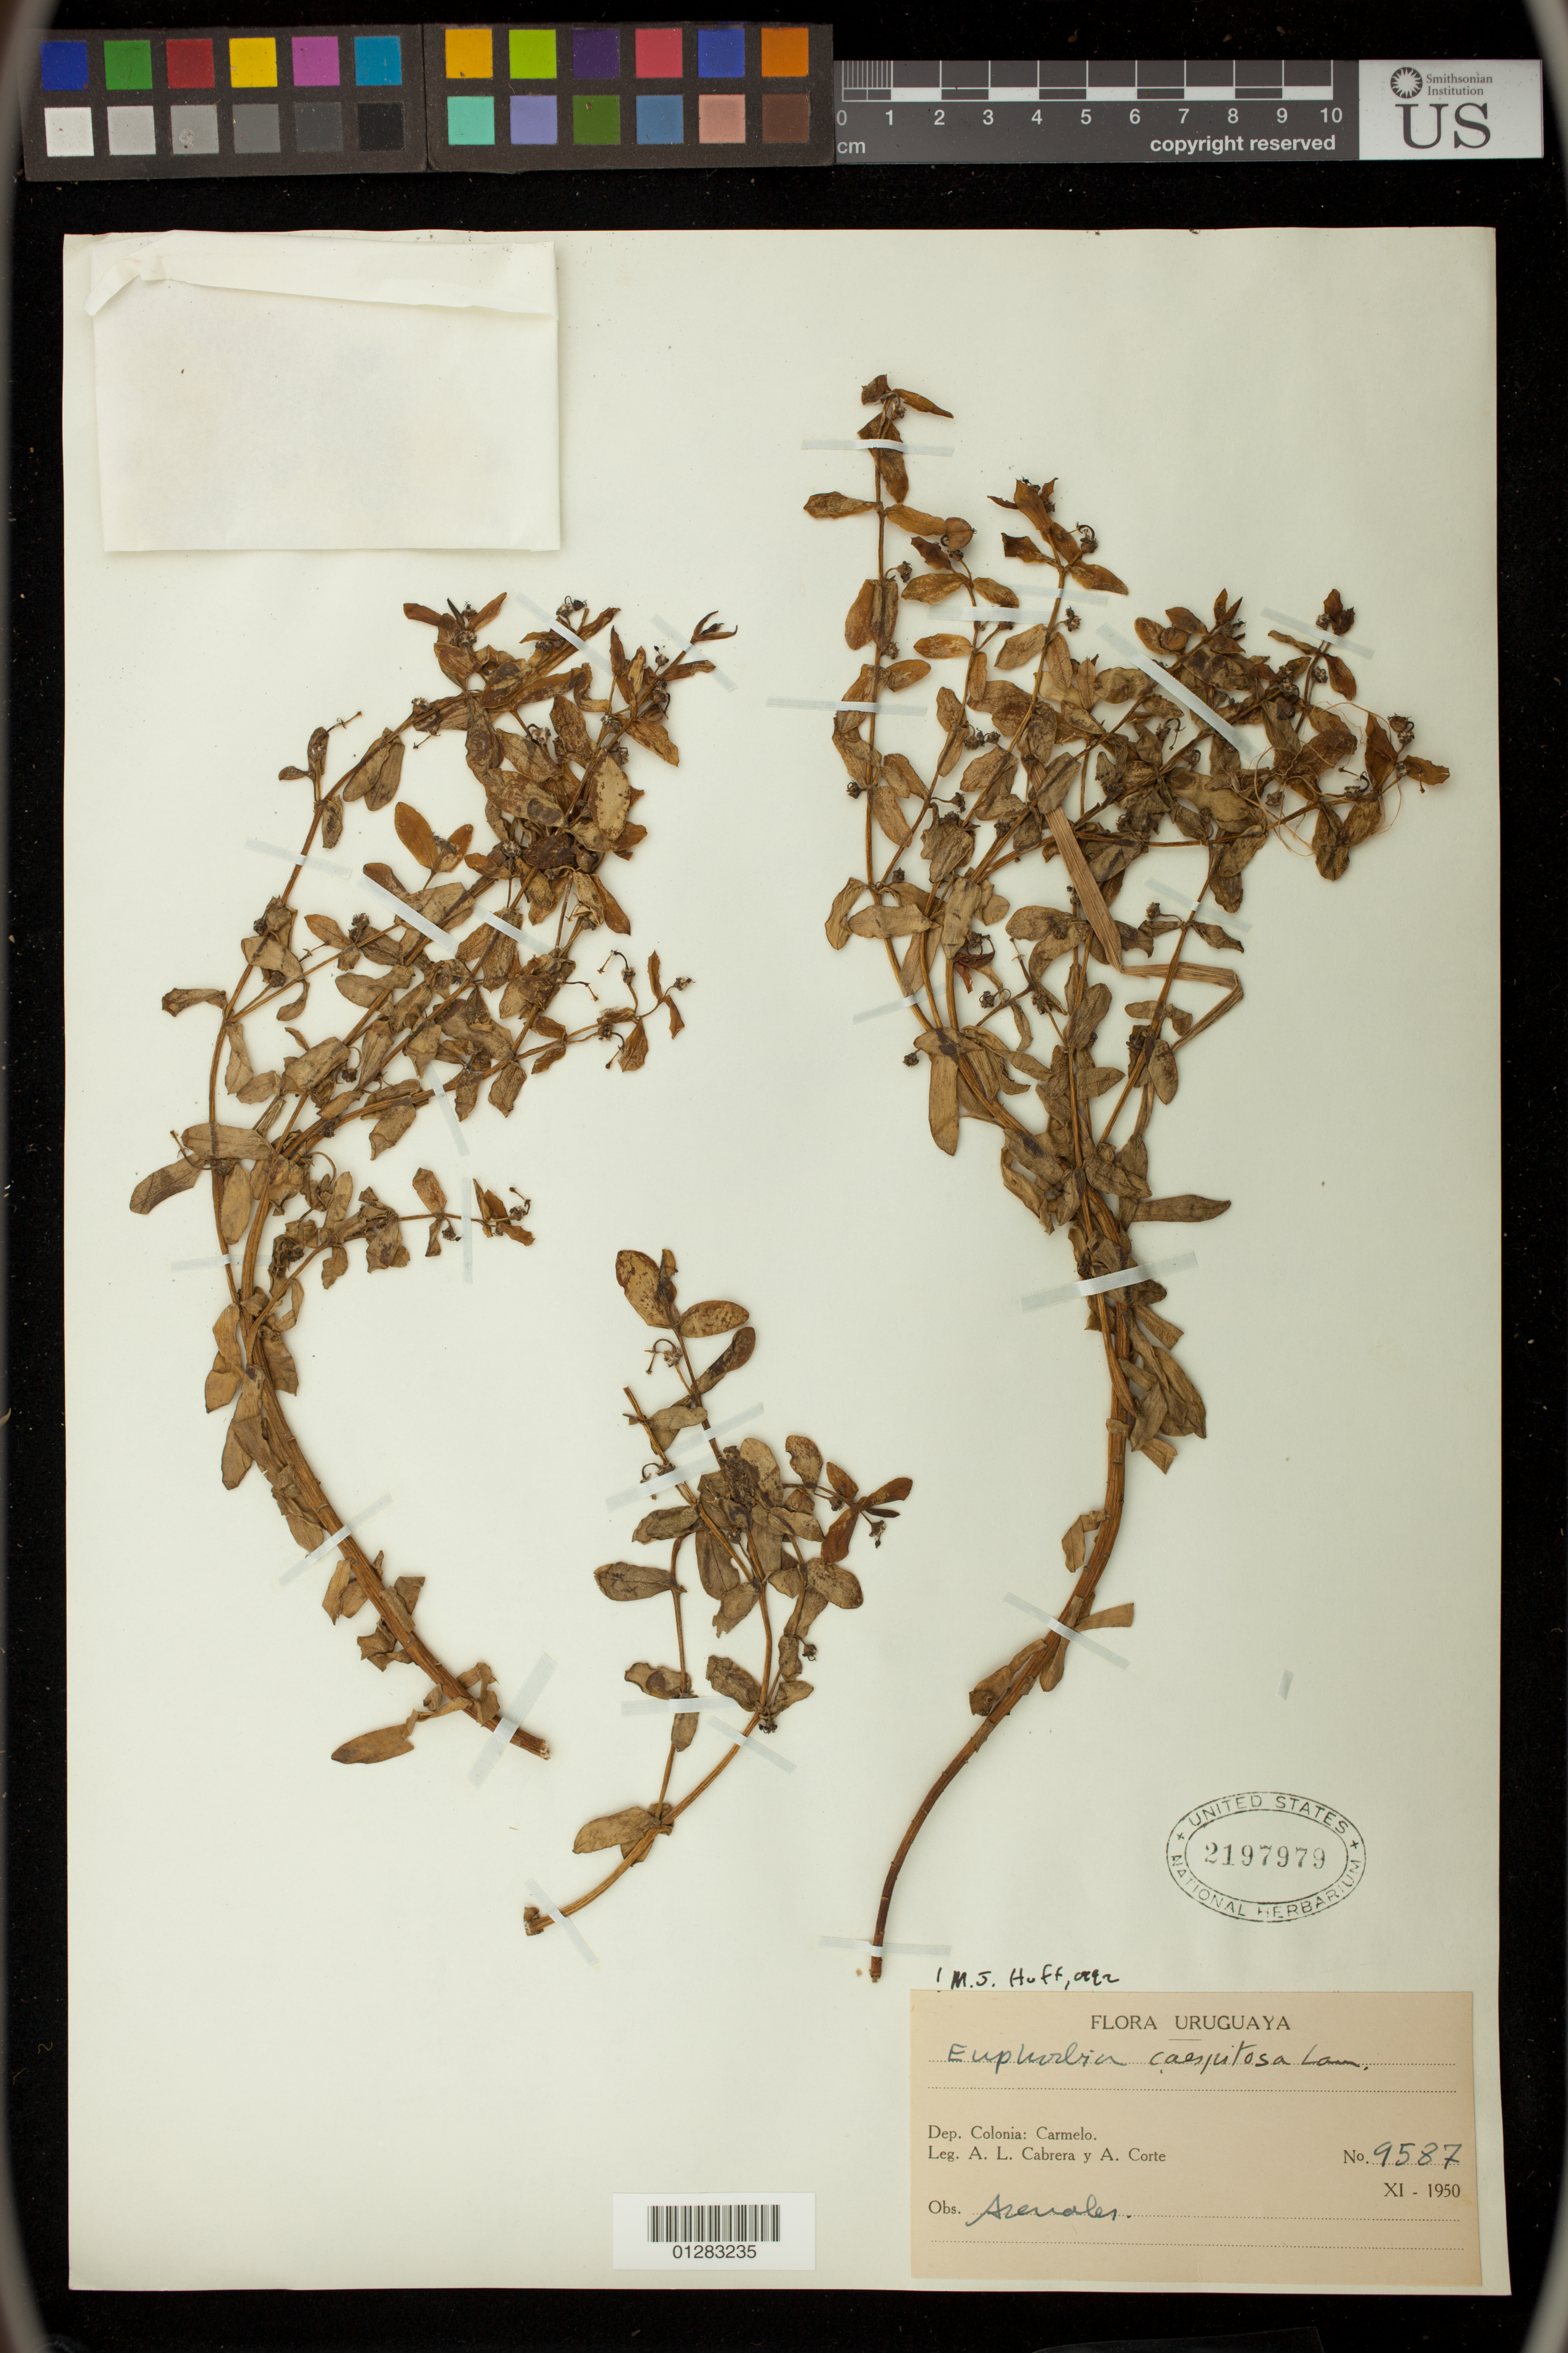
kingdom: Plantae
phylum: Tracheophyta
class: Magnoliopsida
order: Malpighiales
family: Euphorbiaceae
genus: Euphorbia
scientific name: Euphorbia segetalis var. pinea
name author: (L.) Lange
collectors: A. L. Cabrera & A. Corte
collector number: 9587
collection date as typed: Nov 1950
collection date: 1950-11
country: Uruguay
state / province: Colonia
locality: Carmelo.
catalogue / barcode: US 2197979